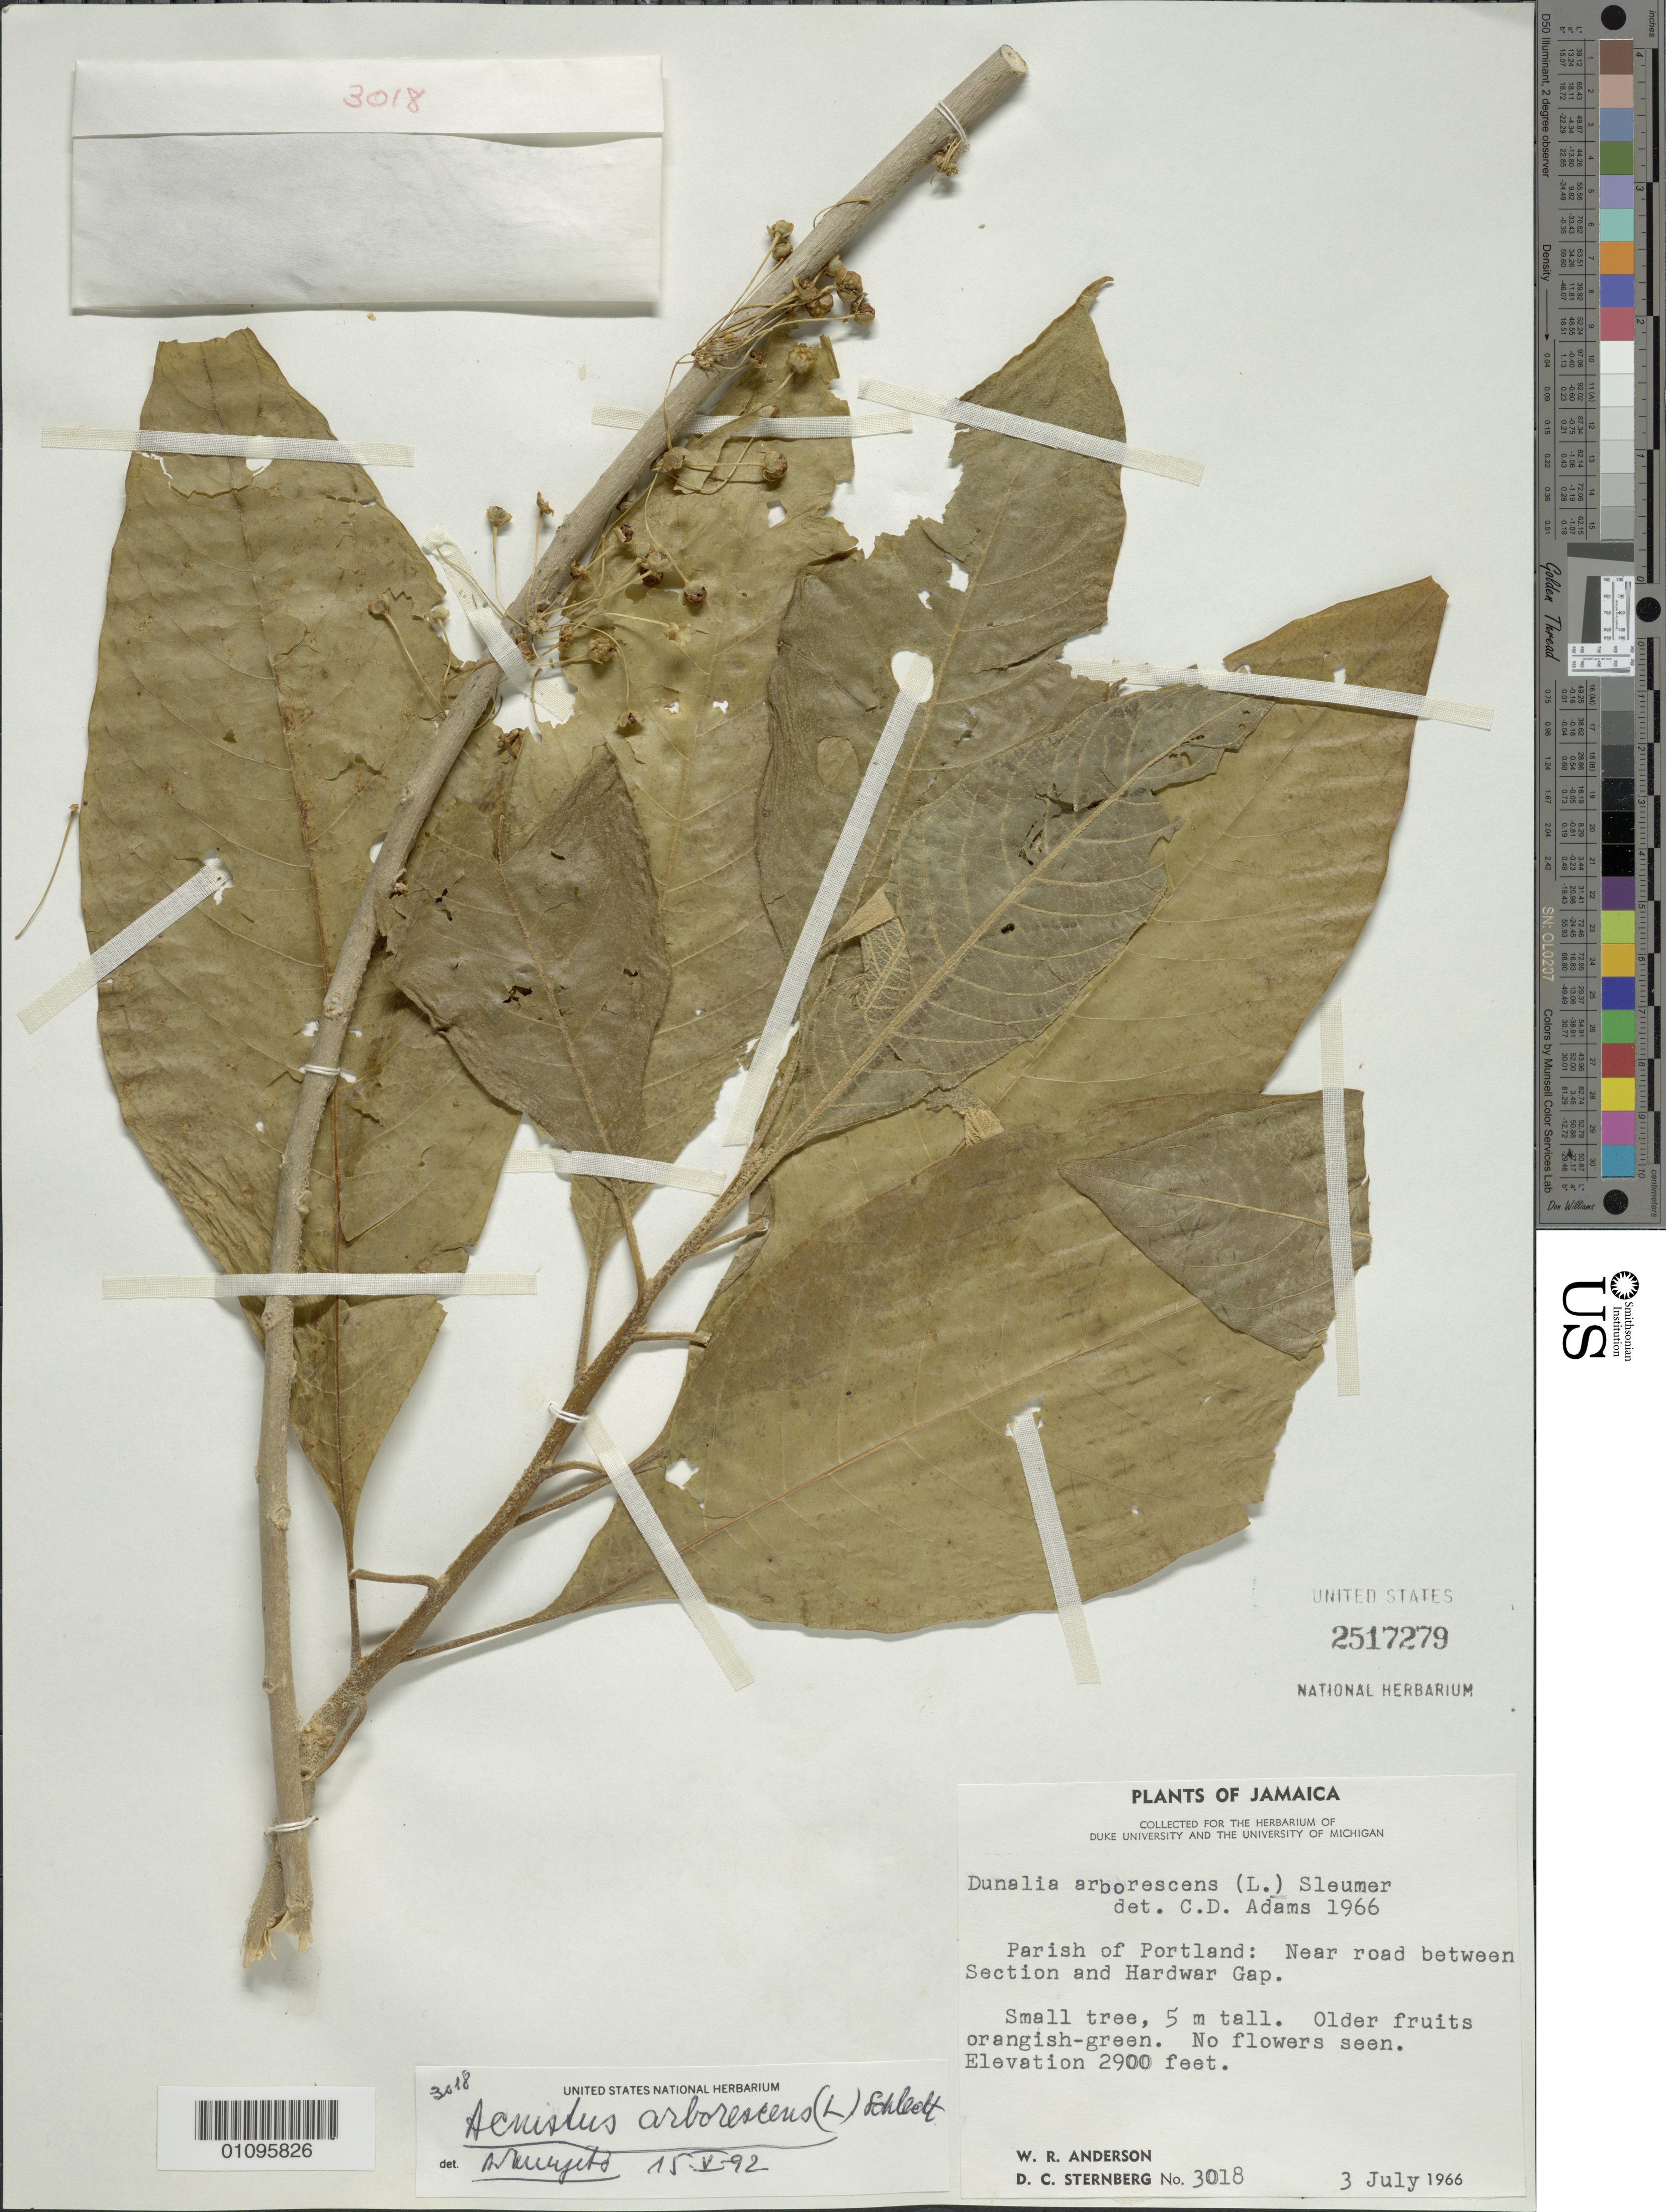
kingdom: Plantae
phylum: Tracheophyta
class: Magnoliopsida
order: Solanales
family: Solanaceae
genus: Acnistus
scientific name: Acnistus arborescens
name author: (L.) Schltdl.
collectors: W. R. Anderson & D. Sternberg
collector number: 3018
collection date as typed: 03 Jul 1966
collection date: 1966-07-03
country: Jamaica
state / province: Portland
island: Jamaica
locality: Section to Hardwar Gap road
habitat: Near road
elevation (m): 884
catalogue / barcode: US 2517279